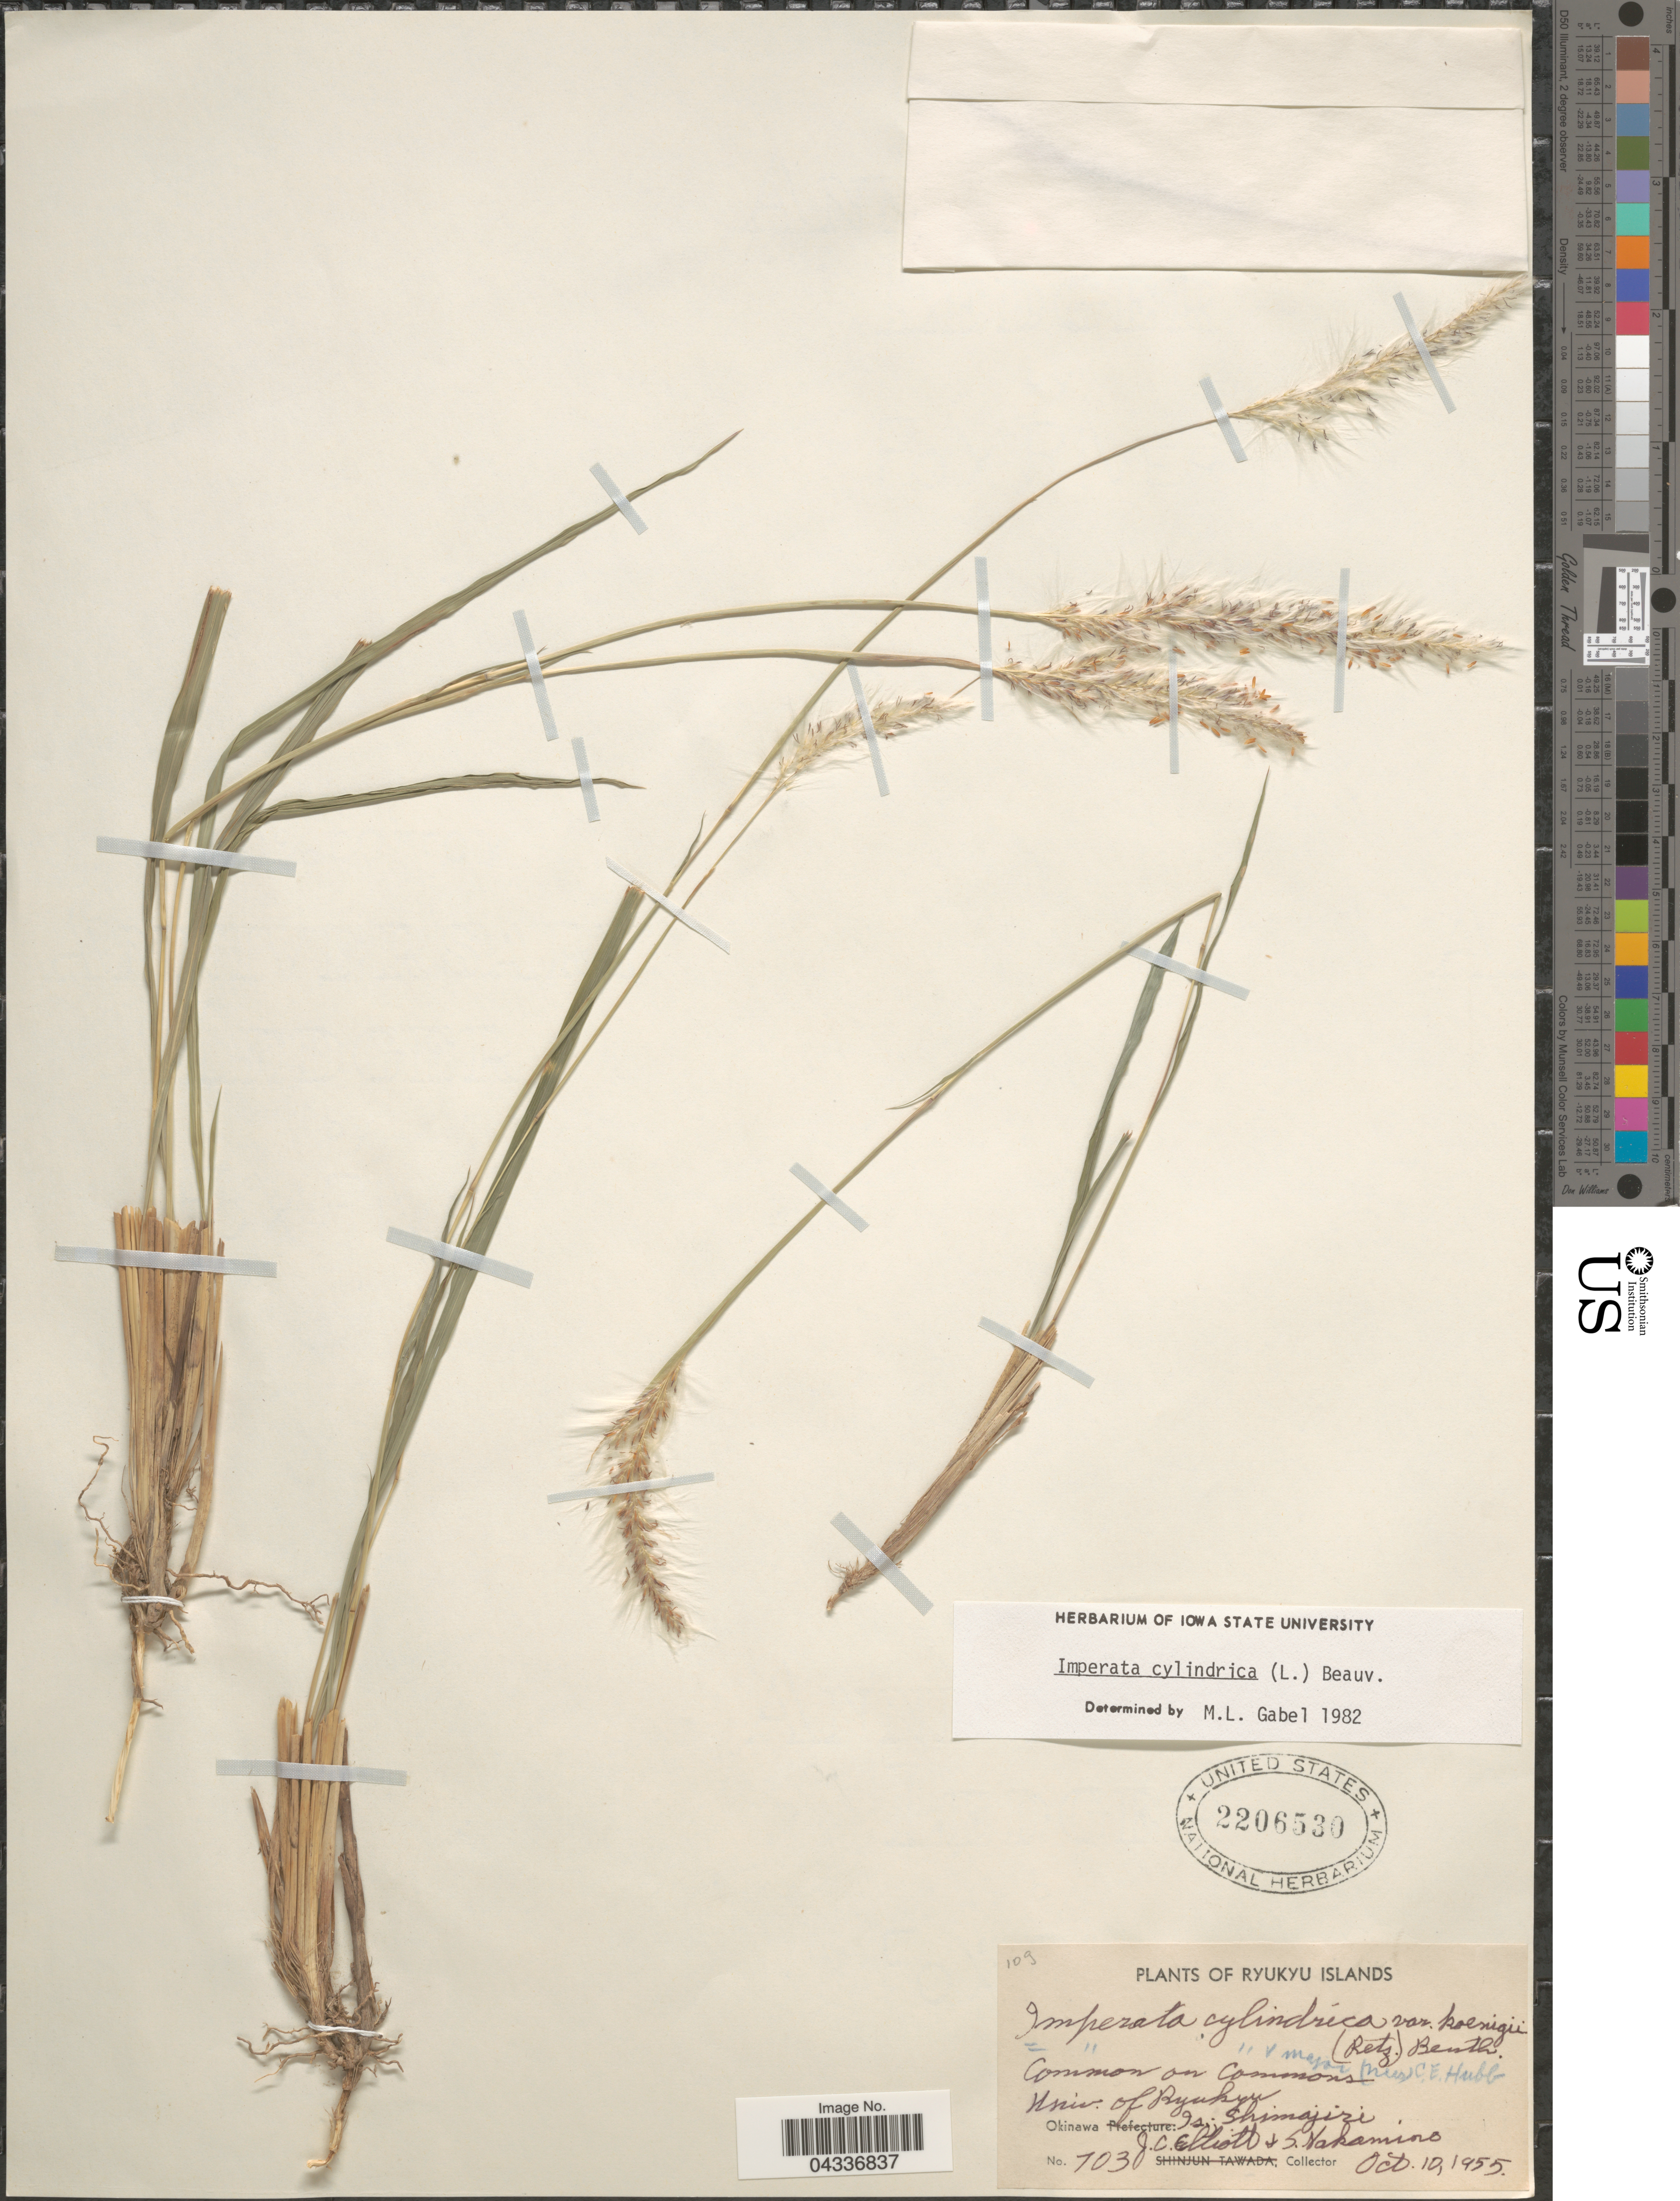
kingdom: Plantae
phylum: Tracheophyta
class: Liliopsida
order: Poales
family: Poaceae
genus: Imperata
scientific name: Imperata cylindrica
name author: (L.) P. Beauv.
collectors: J. C. Elliott & S. Nakamine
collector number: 7030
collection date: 1955-10-10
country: Japan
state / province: Okinawa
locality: Ryukyu Islands. Univ. of Ryukyu. Okinawa Is.; Shimajiri.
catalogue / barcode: US 2206530